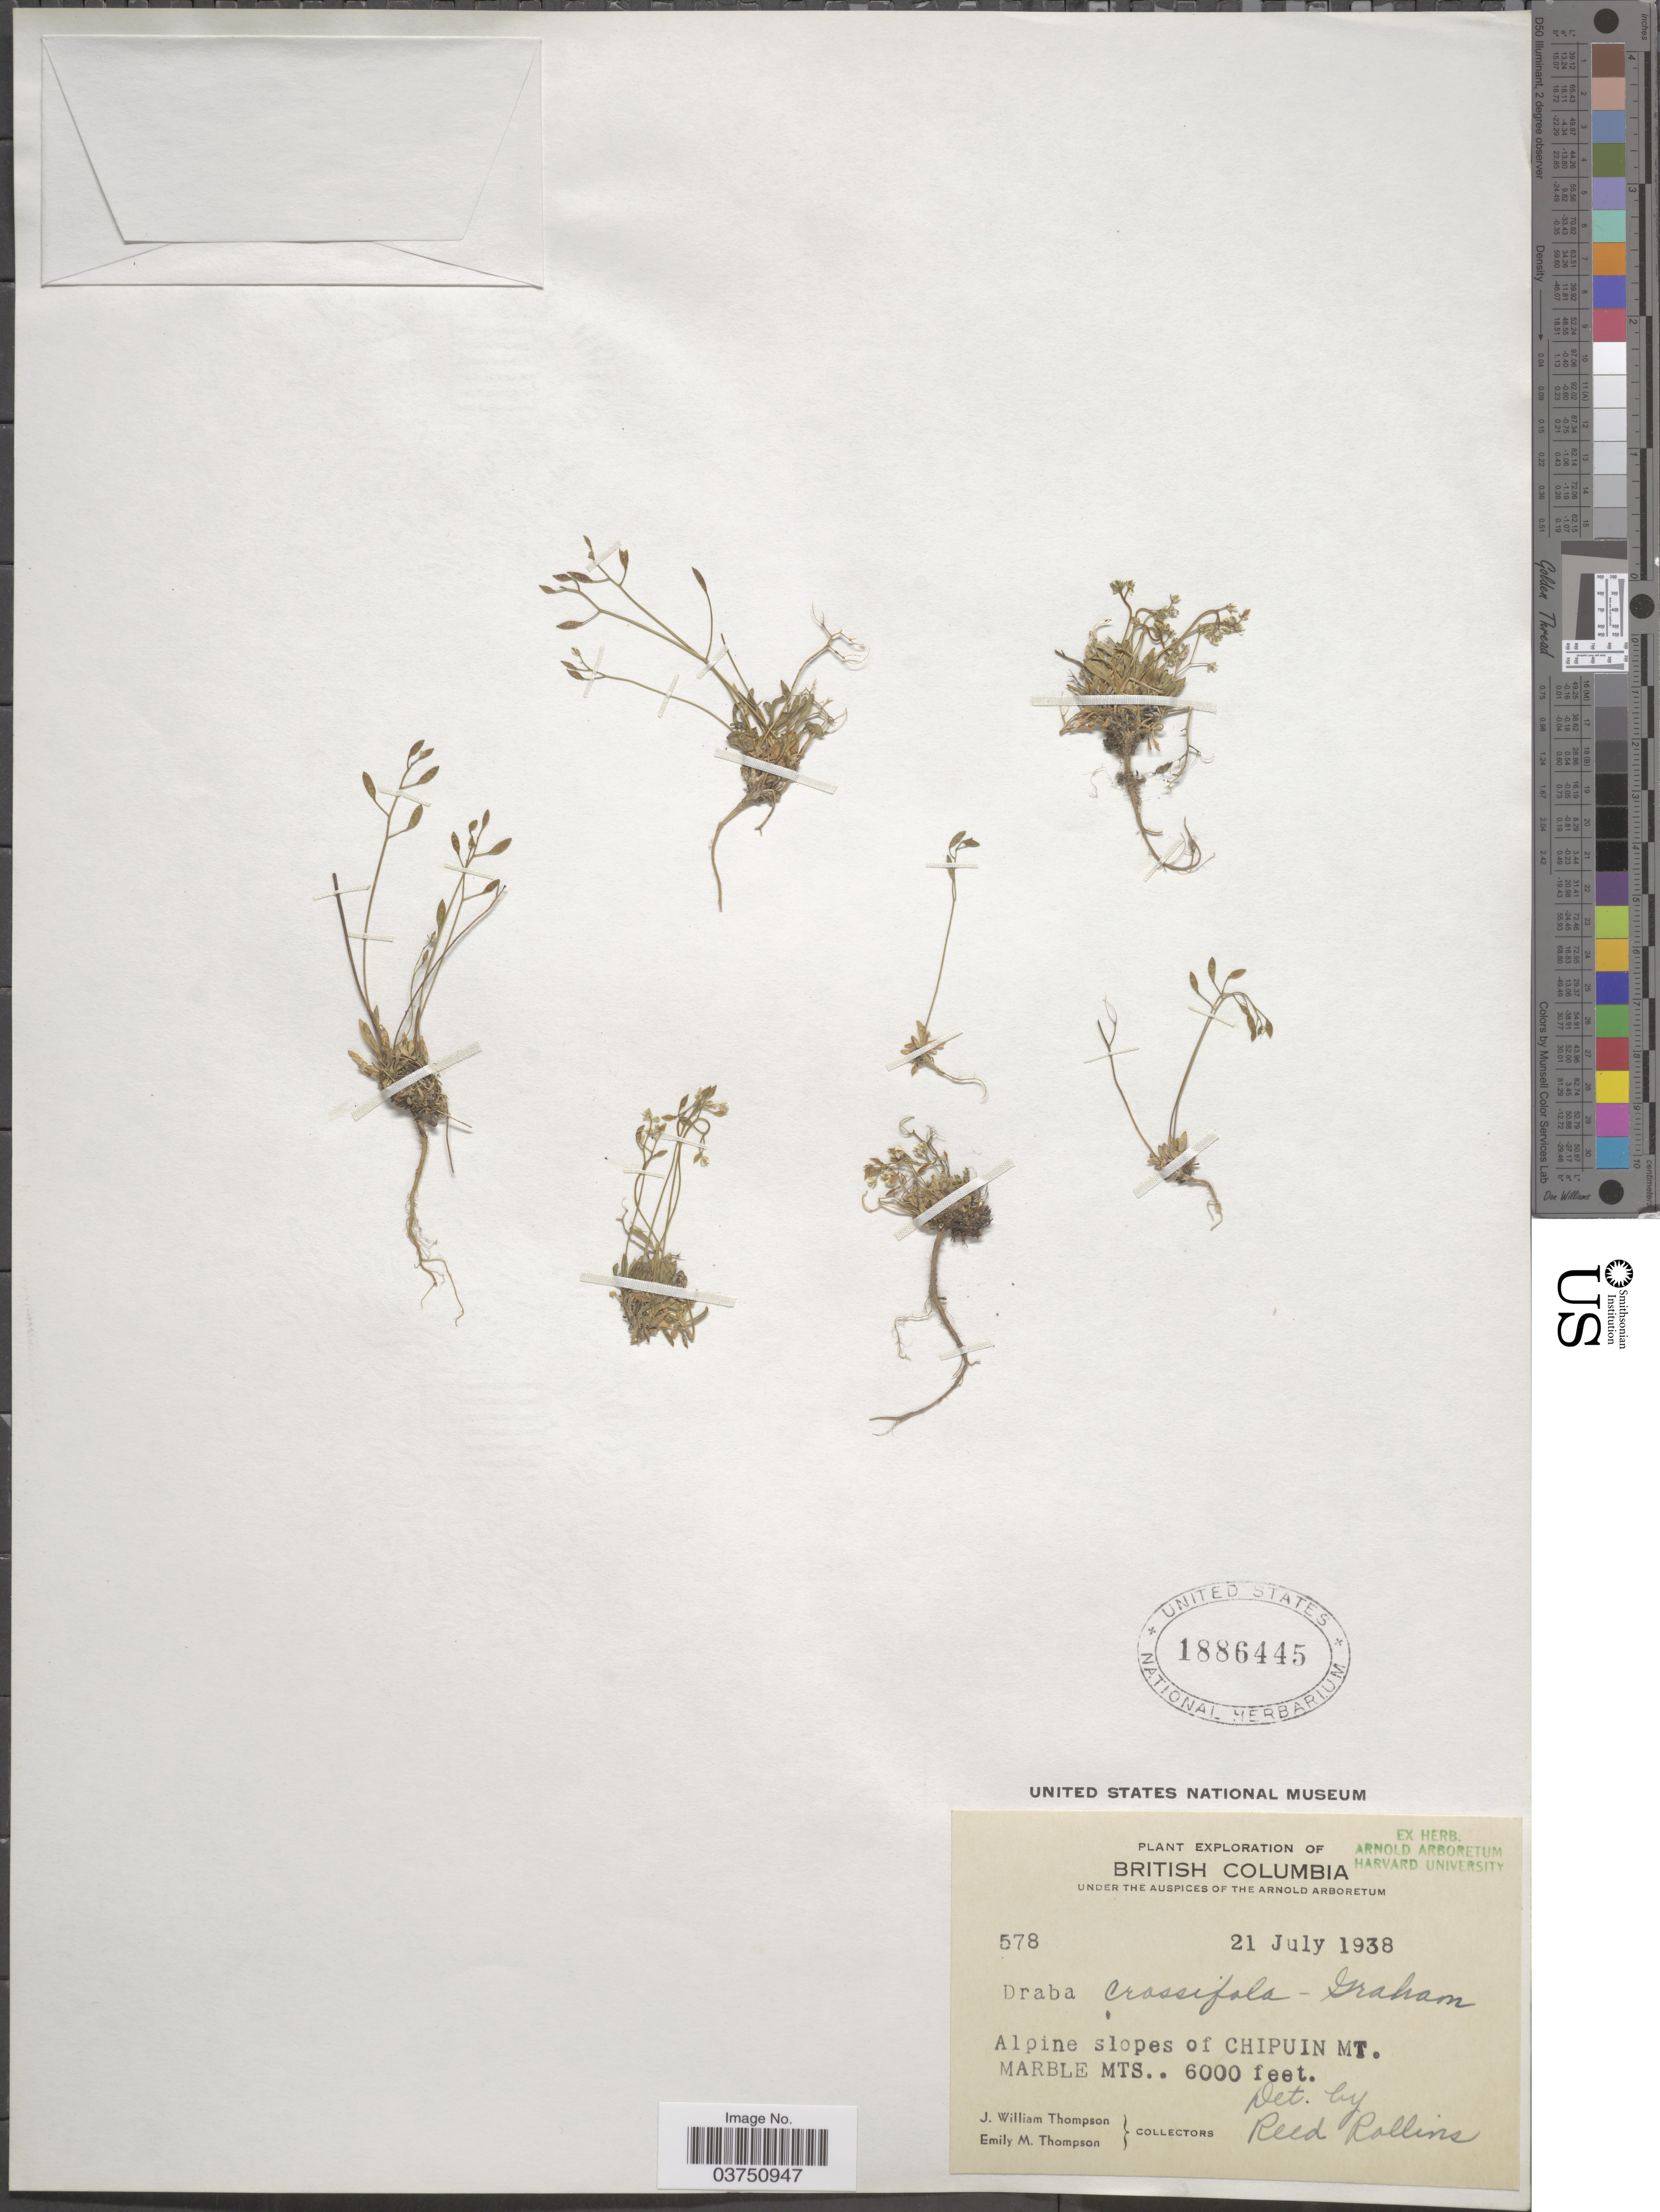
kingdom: Plantae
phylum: Tracheophyta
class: Magnoliopsida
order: Brassicales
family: Brassicaceae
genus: Draba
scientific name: Draba crassifolia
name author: Graham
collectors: J. W. Thompson & E. M. Thompson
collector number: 578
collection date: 1938-07-21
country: Canada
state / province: British Columbia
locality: Alpine slopes of Chipuin Mt. Marble Mts.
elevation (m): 1829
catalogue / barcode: US 1886445